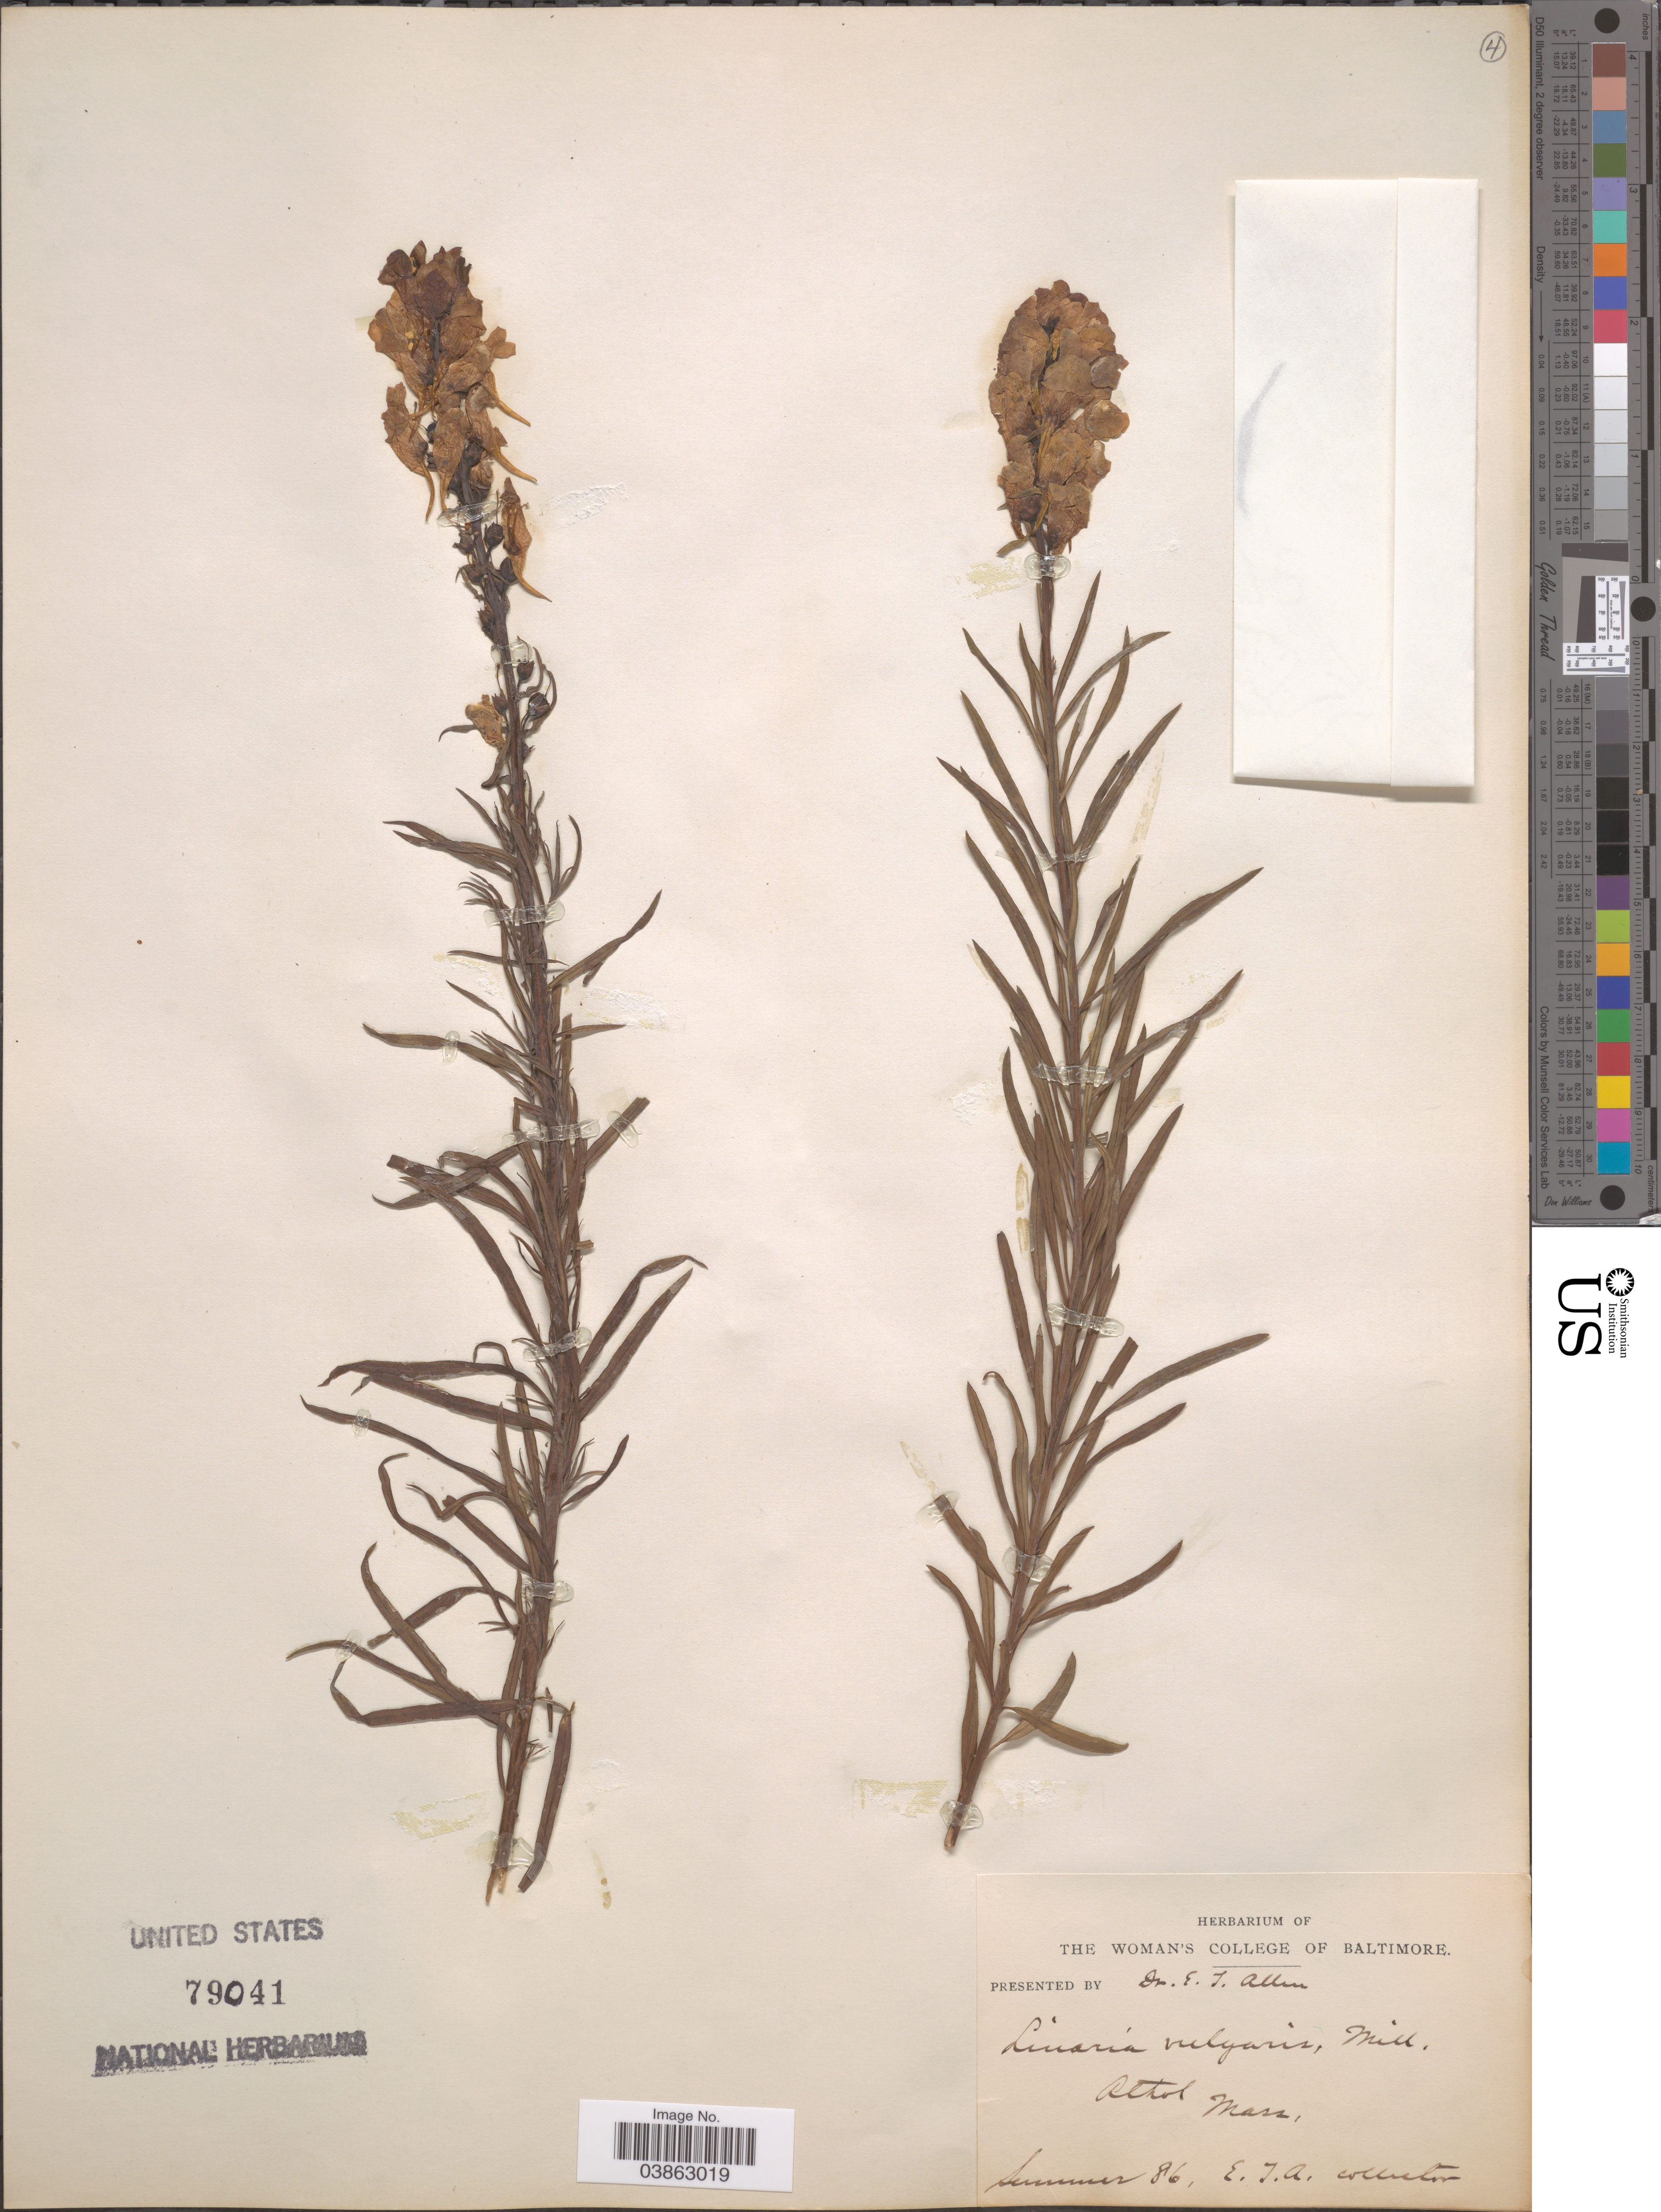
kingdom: Plantae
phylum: Tracheophyta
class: Magnoliopsida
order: Lamiales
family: Plantaginaceae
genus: Linaria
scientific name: Linaria vulgaris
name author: Mill.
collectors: E. T. Allen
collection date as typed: Summer 86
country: United States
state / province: Massachusetts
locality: Athol.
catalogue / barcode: US 79041